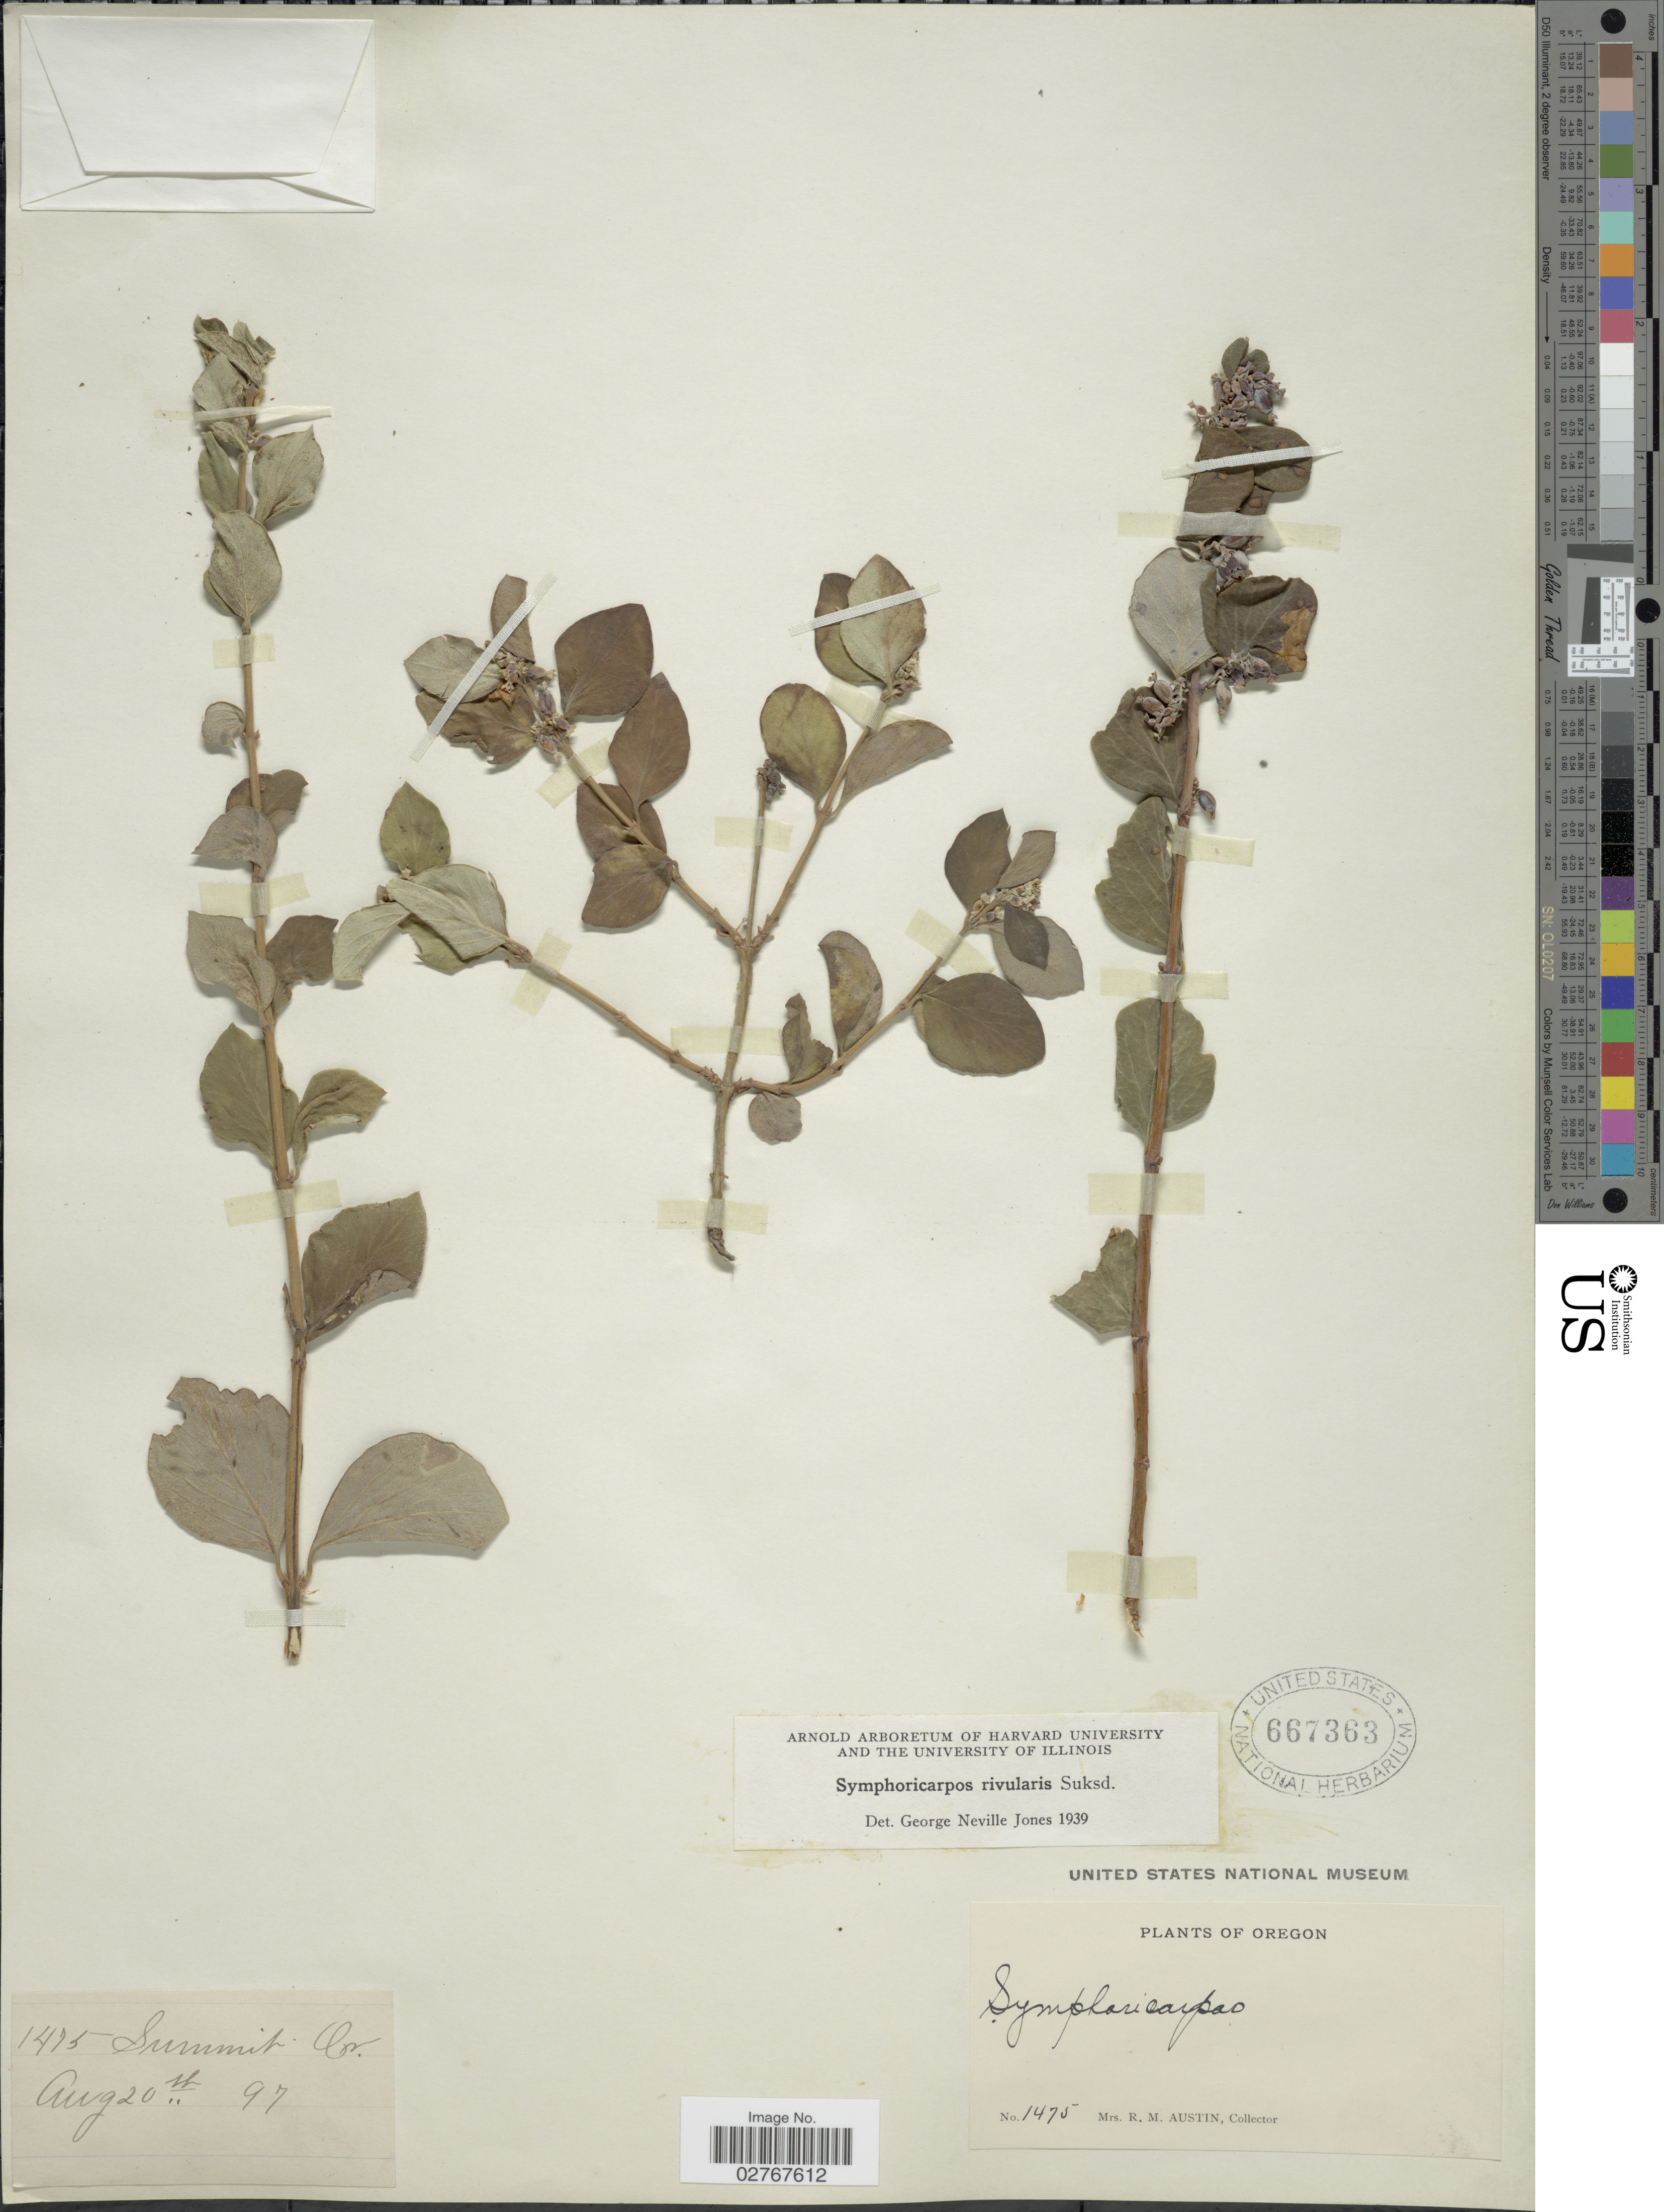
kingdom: Plantae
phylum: Tracheophyta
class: Magnoliopsida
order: Dipsacales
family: Caprifoliaceae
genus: Symphoricarpos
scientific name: Symphoricarpos rivularis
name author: Suksd.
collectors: R. Austin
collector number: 1475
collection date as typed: Transcribed d/m/y: 20/8/97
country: United States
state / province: Oregon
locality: Summit Co.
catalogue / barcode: US 667363